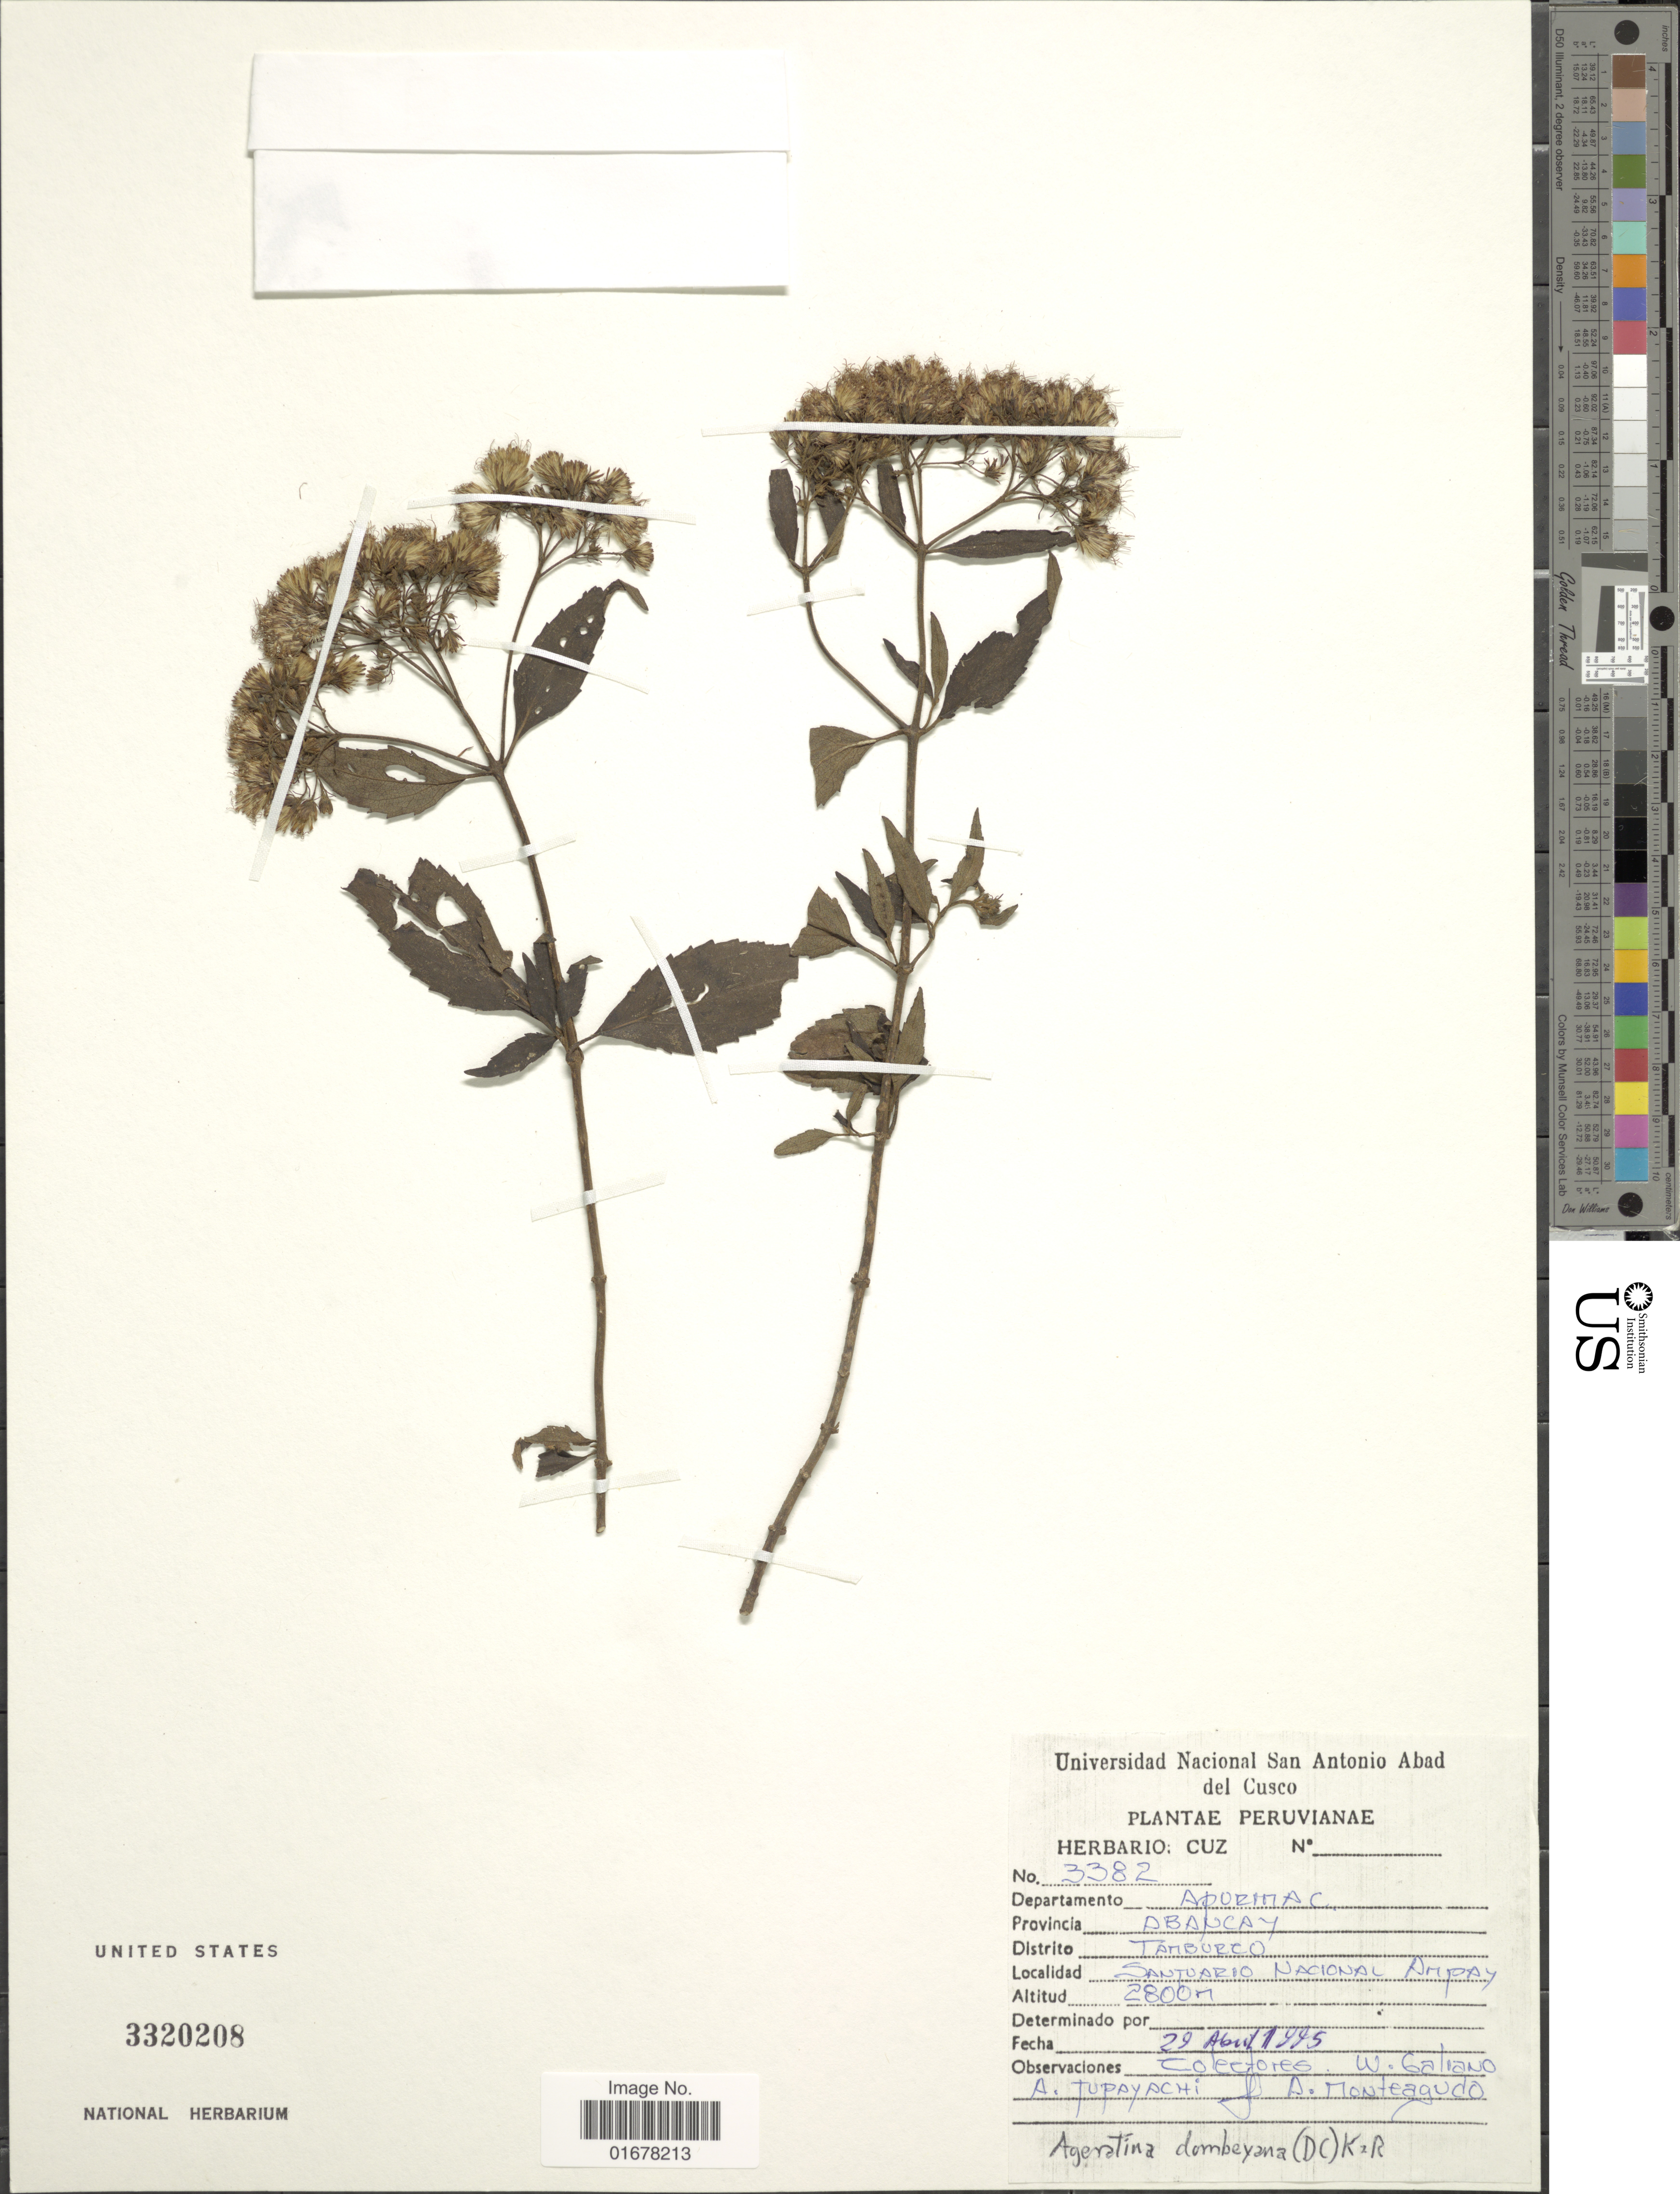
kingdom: Plantae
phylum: Tracheophyta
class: Magnoliopsida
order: Asterales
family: Asteraceae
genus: Ageratina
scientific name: Ageratina dombeyana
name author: (DC.) R.M. King & H. Rob.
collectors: W. Galiano, A. Tupayachi H. & A. Monteagudo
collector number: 3382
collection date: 1995-04-29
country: Peru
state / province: Apurímac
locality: Santuario Nacional Ampay, Distrito Tamburco, Province Abancay, Departamento Apurimac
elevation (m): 2800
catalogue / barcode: US 3320208